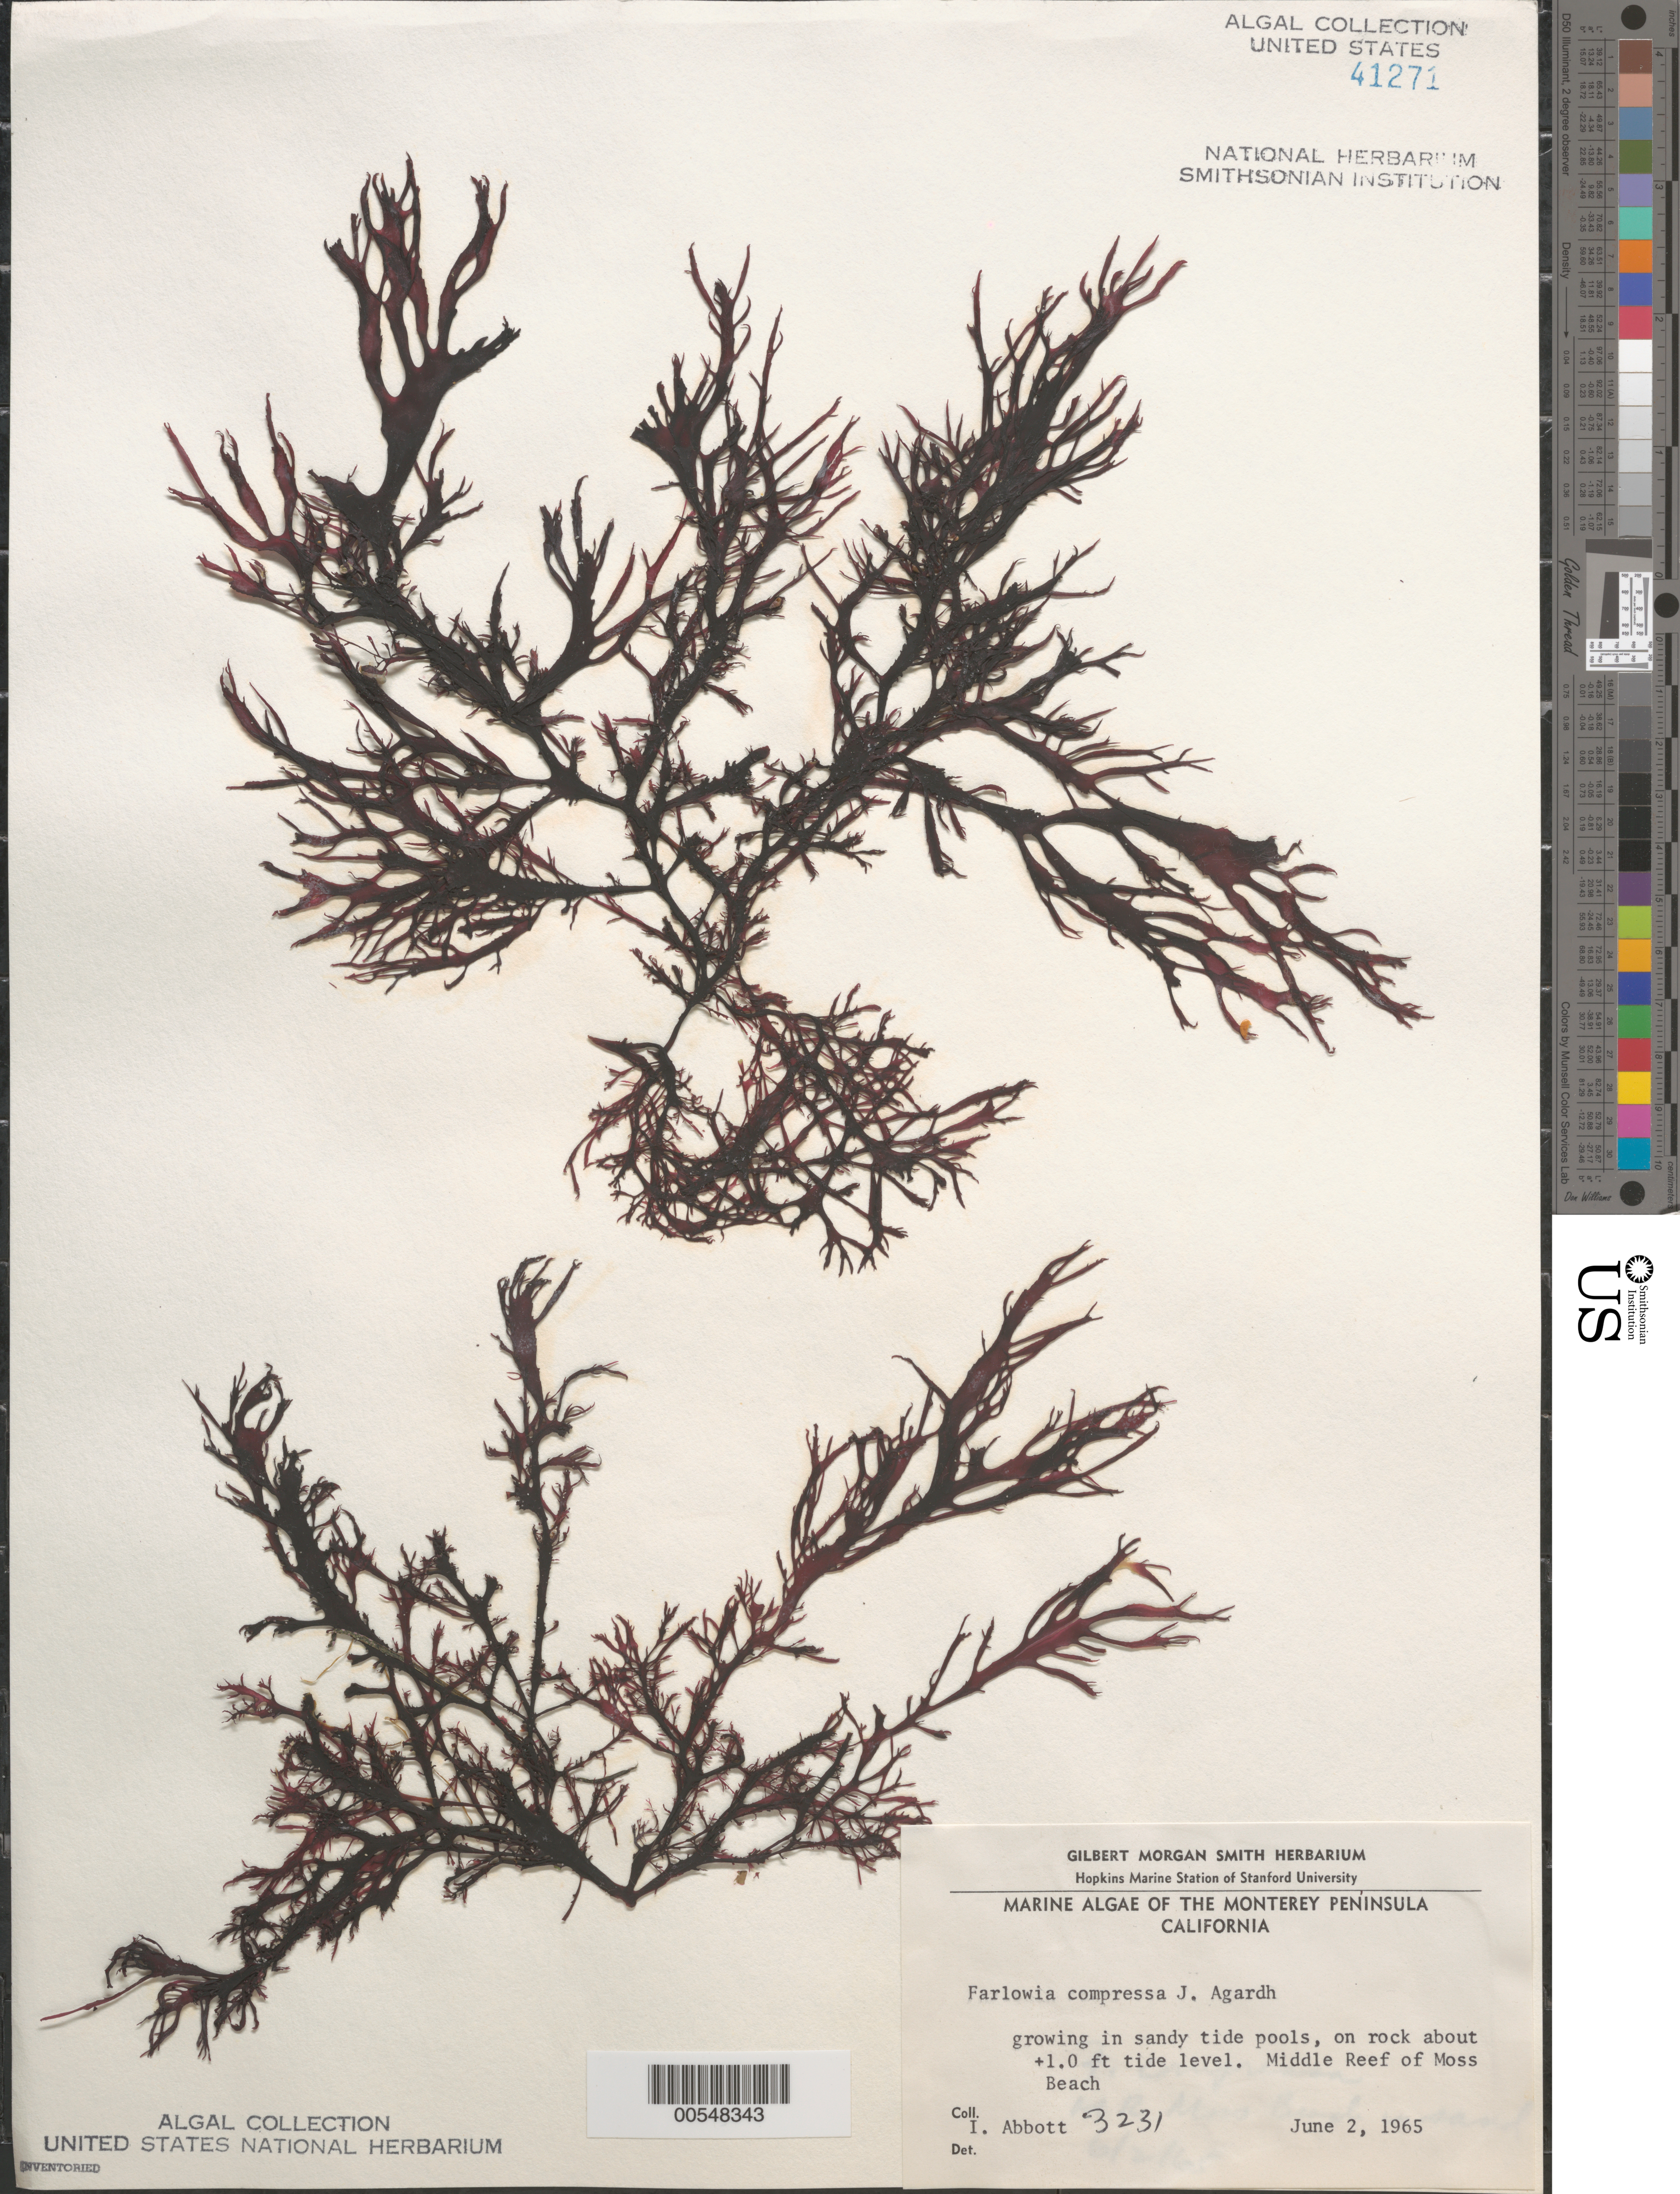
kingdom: Plantae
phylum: Rhodophyta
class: Florideophyceae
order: Gigartinales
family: Dumontiaceae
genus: Farlowia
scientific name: Farlowia compressa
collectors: I. A. Abbott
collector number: IAA 3231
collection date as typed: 02 Jun 1965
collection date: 1965-06-02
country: United States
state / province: California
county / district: Monterey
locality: Middle Reef of Moss Beach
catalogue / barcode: US 41271